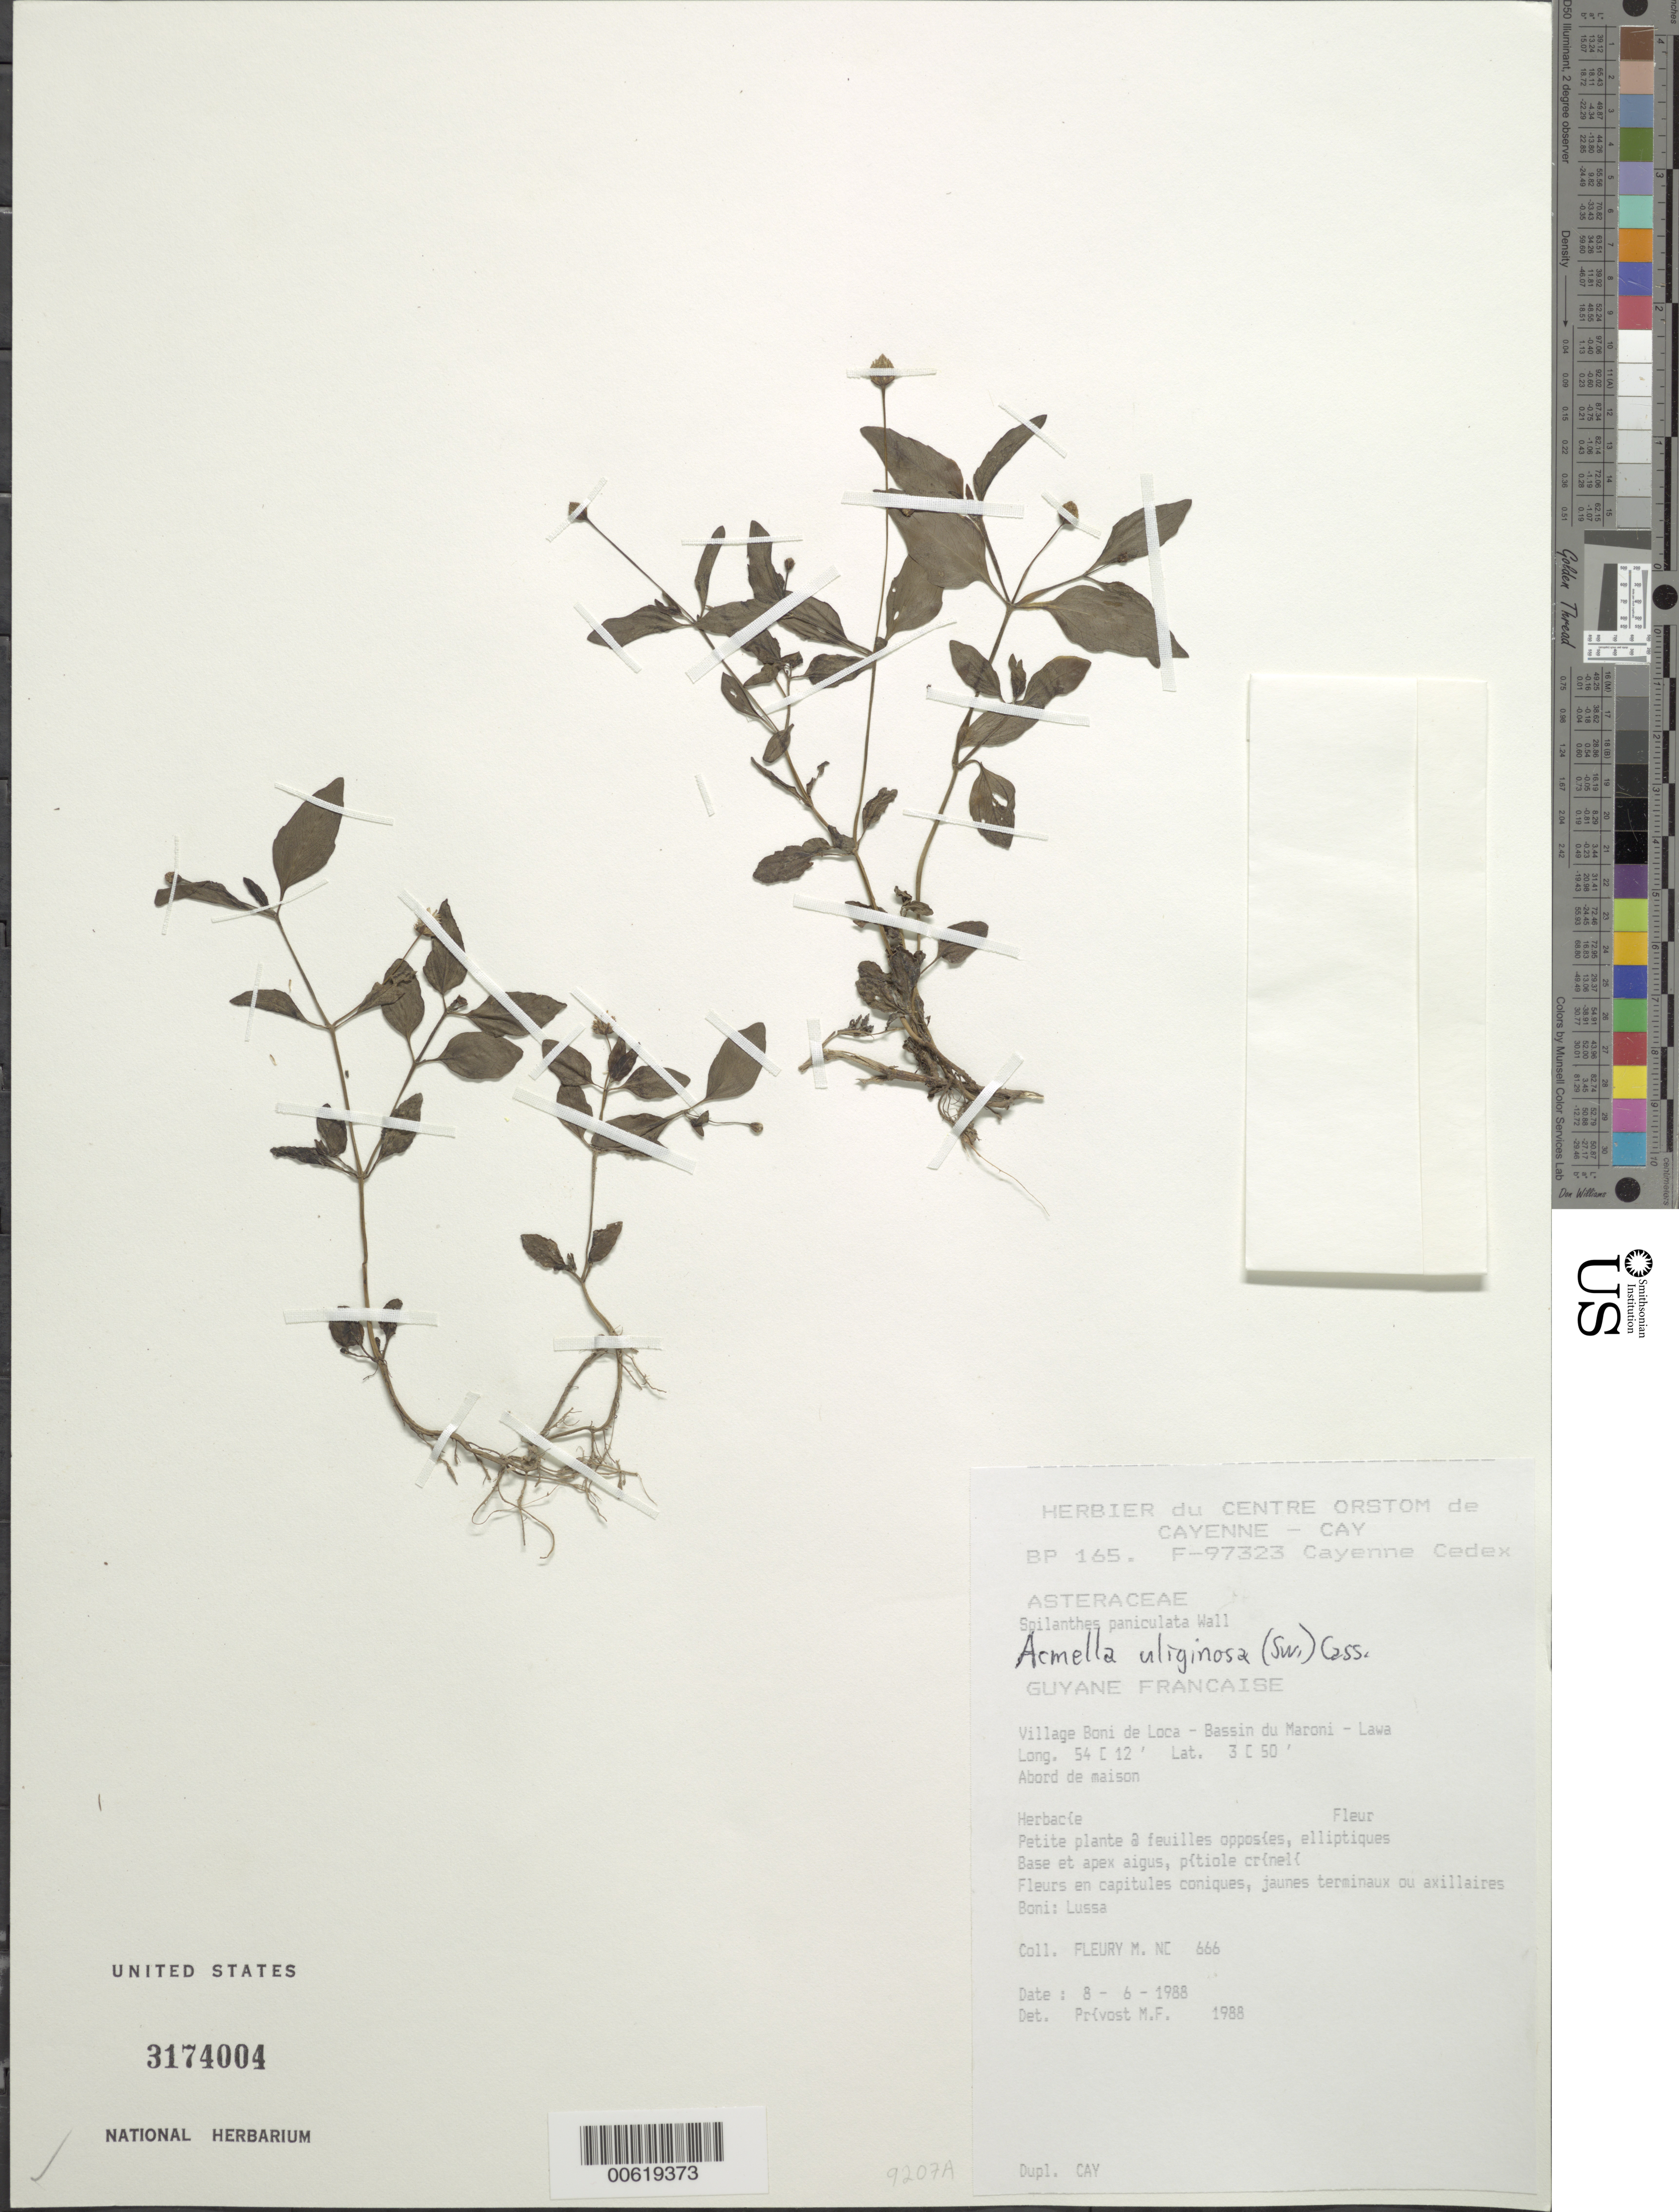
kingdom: Plantae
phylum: Tracheophyta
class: Magnoliopsida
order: Asterales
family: Asteraceae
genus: Acmella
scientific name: Acmella uliginosa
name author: (Sw.) Cass.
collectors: M. Fleury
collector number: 666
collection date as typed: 8-Jun-88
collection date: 1988-06-08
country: French Guiana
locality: Village Boni de Loca, Bassin du Maroni - Lawa, Route de Bonami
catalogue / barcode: US 3174004